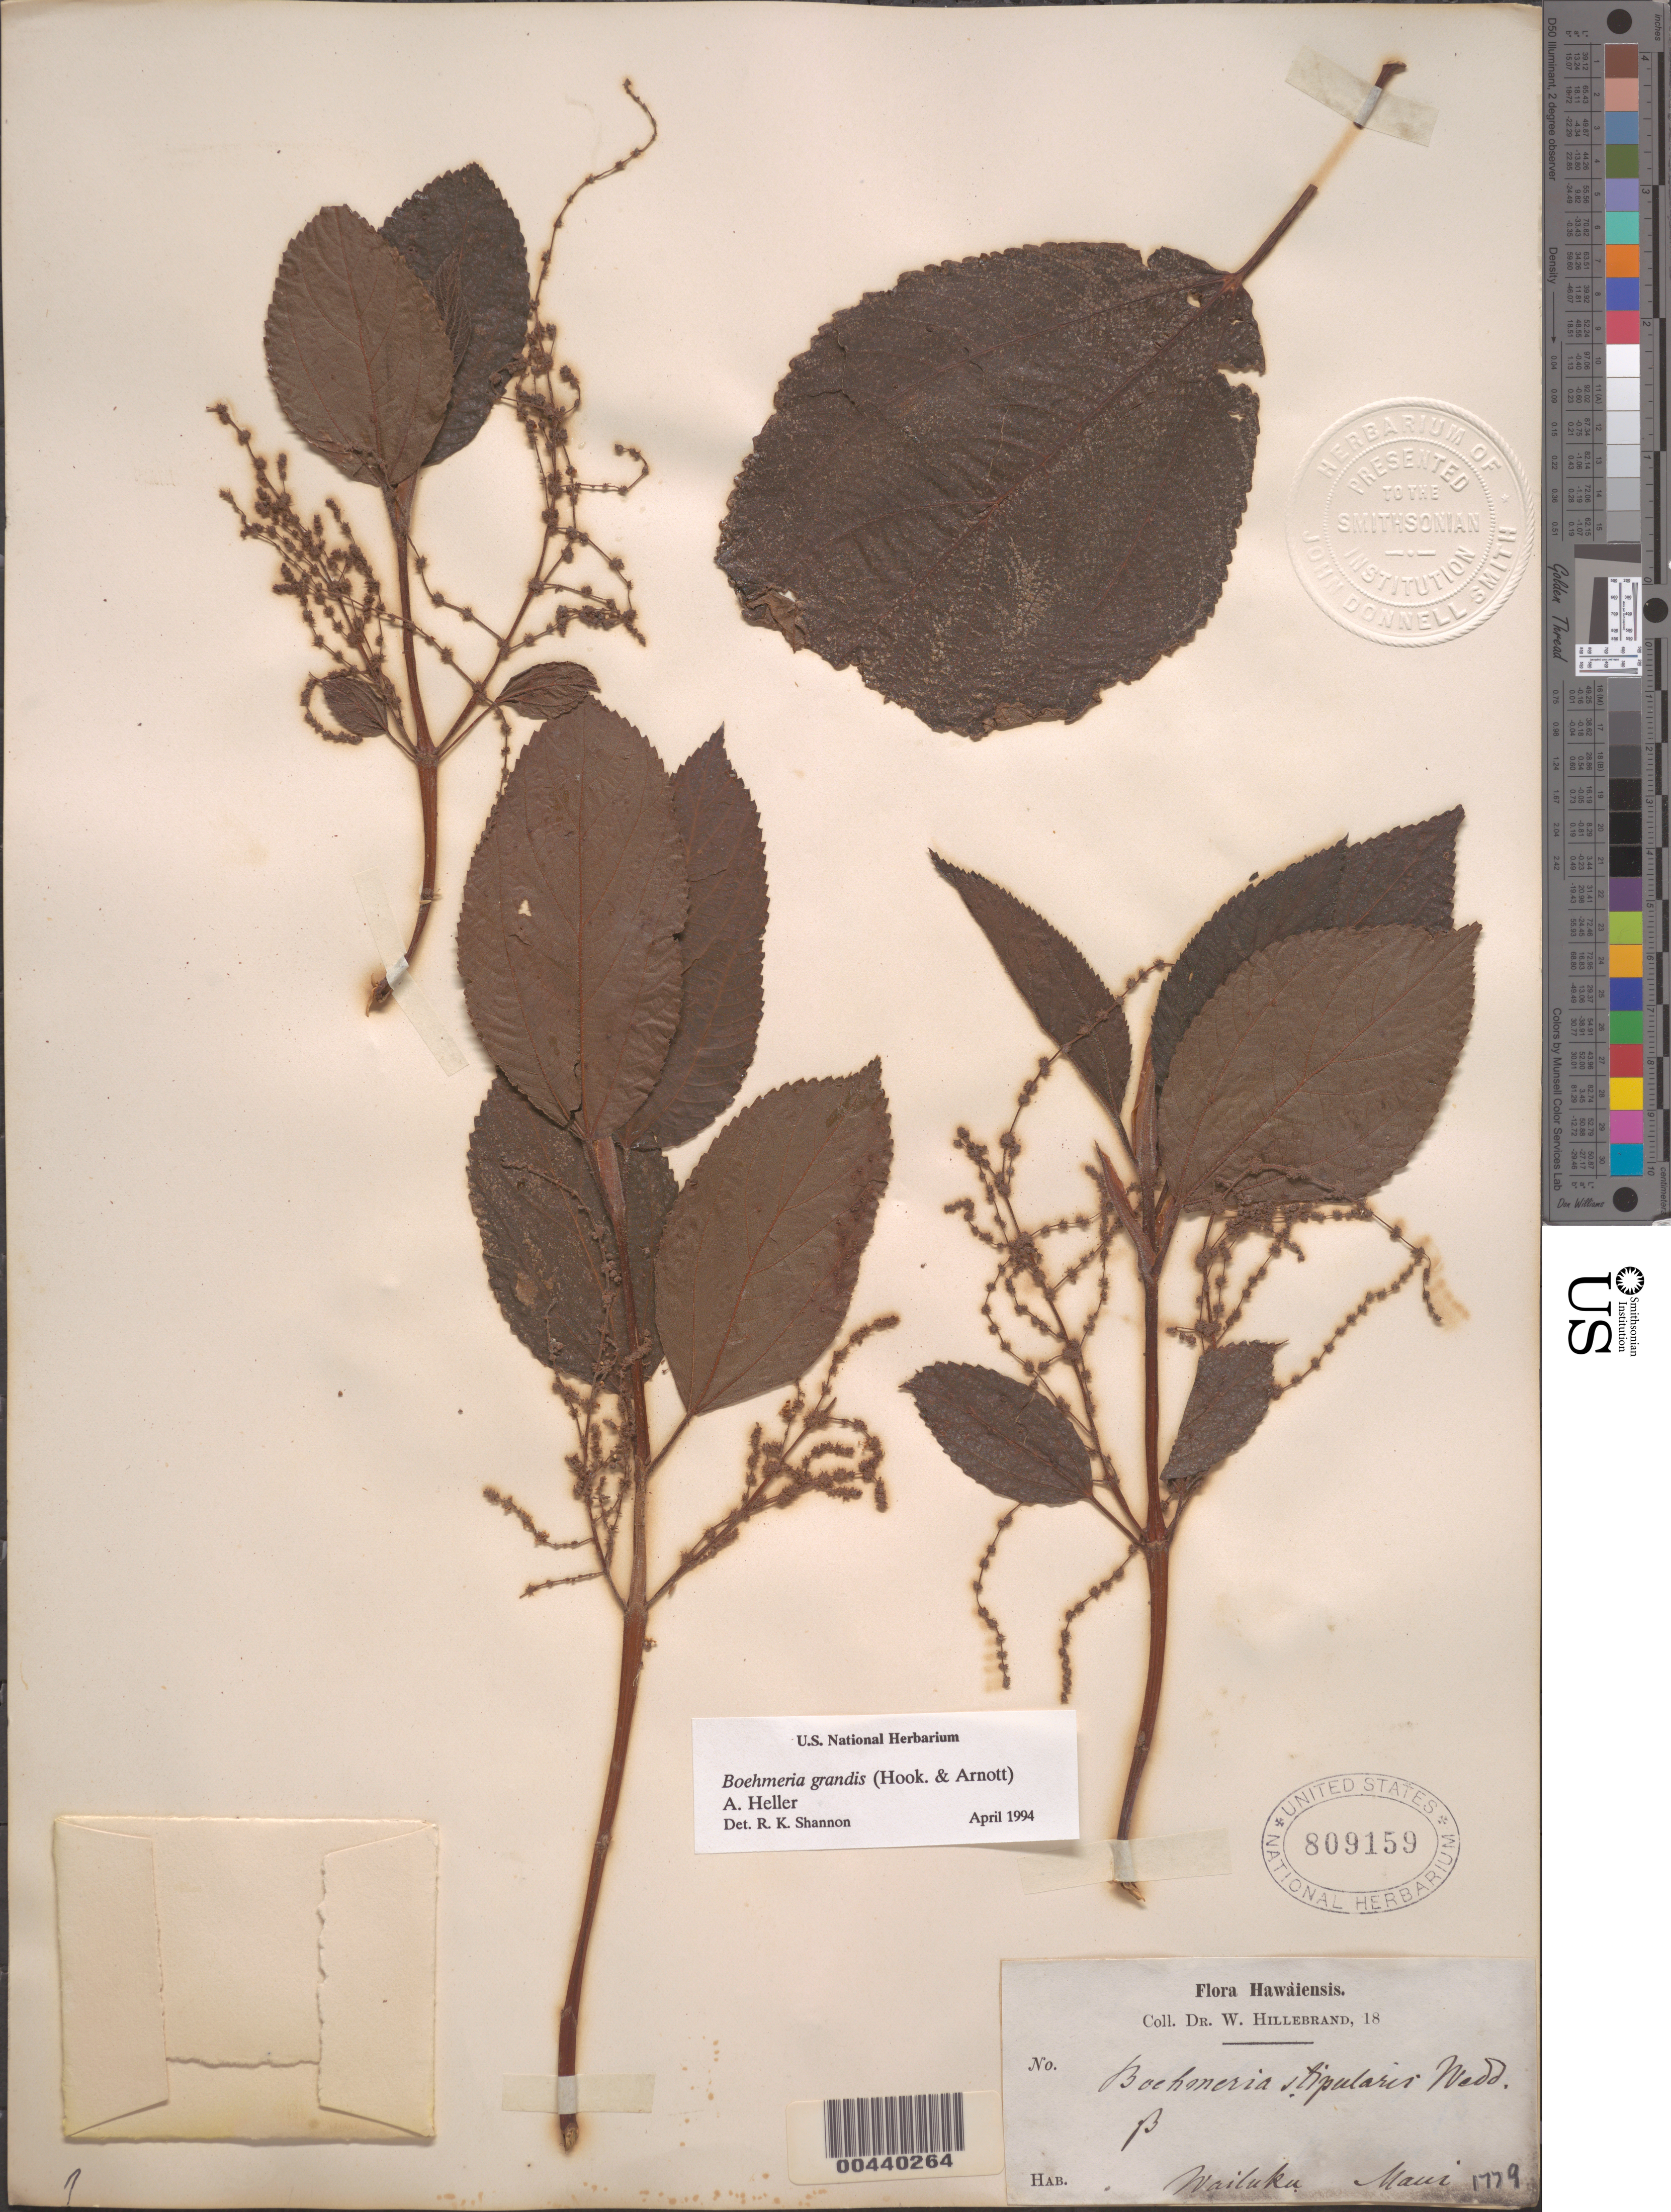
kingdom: Plantae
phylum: Tracheophyta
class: Magnoliopsida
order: Rosales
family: Urticaceae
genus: Boehmeria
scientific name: Boehmeria grandis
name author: (Hook. & Arn.) A. Heller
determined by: Shannon, R. K., (UNITED STATES)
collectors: W. Hillebrand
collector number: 1779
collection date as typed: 18??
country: United States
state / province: Hawaii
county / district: Maui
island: Maui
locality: Wailuku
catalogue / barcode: US 809159